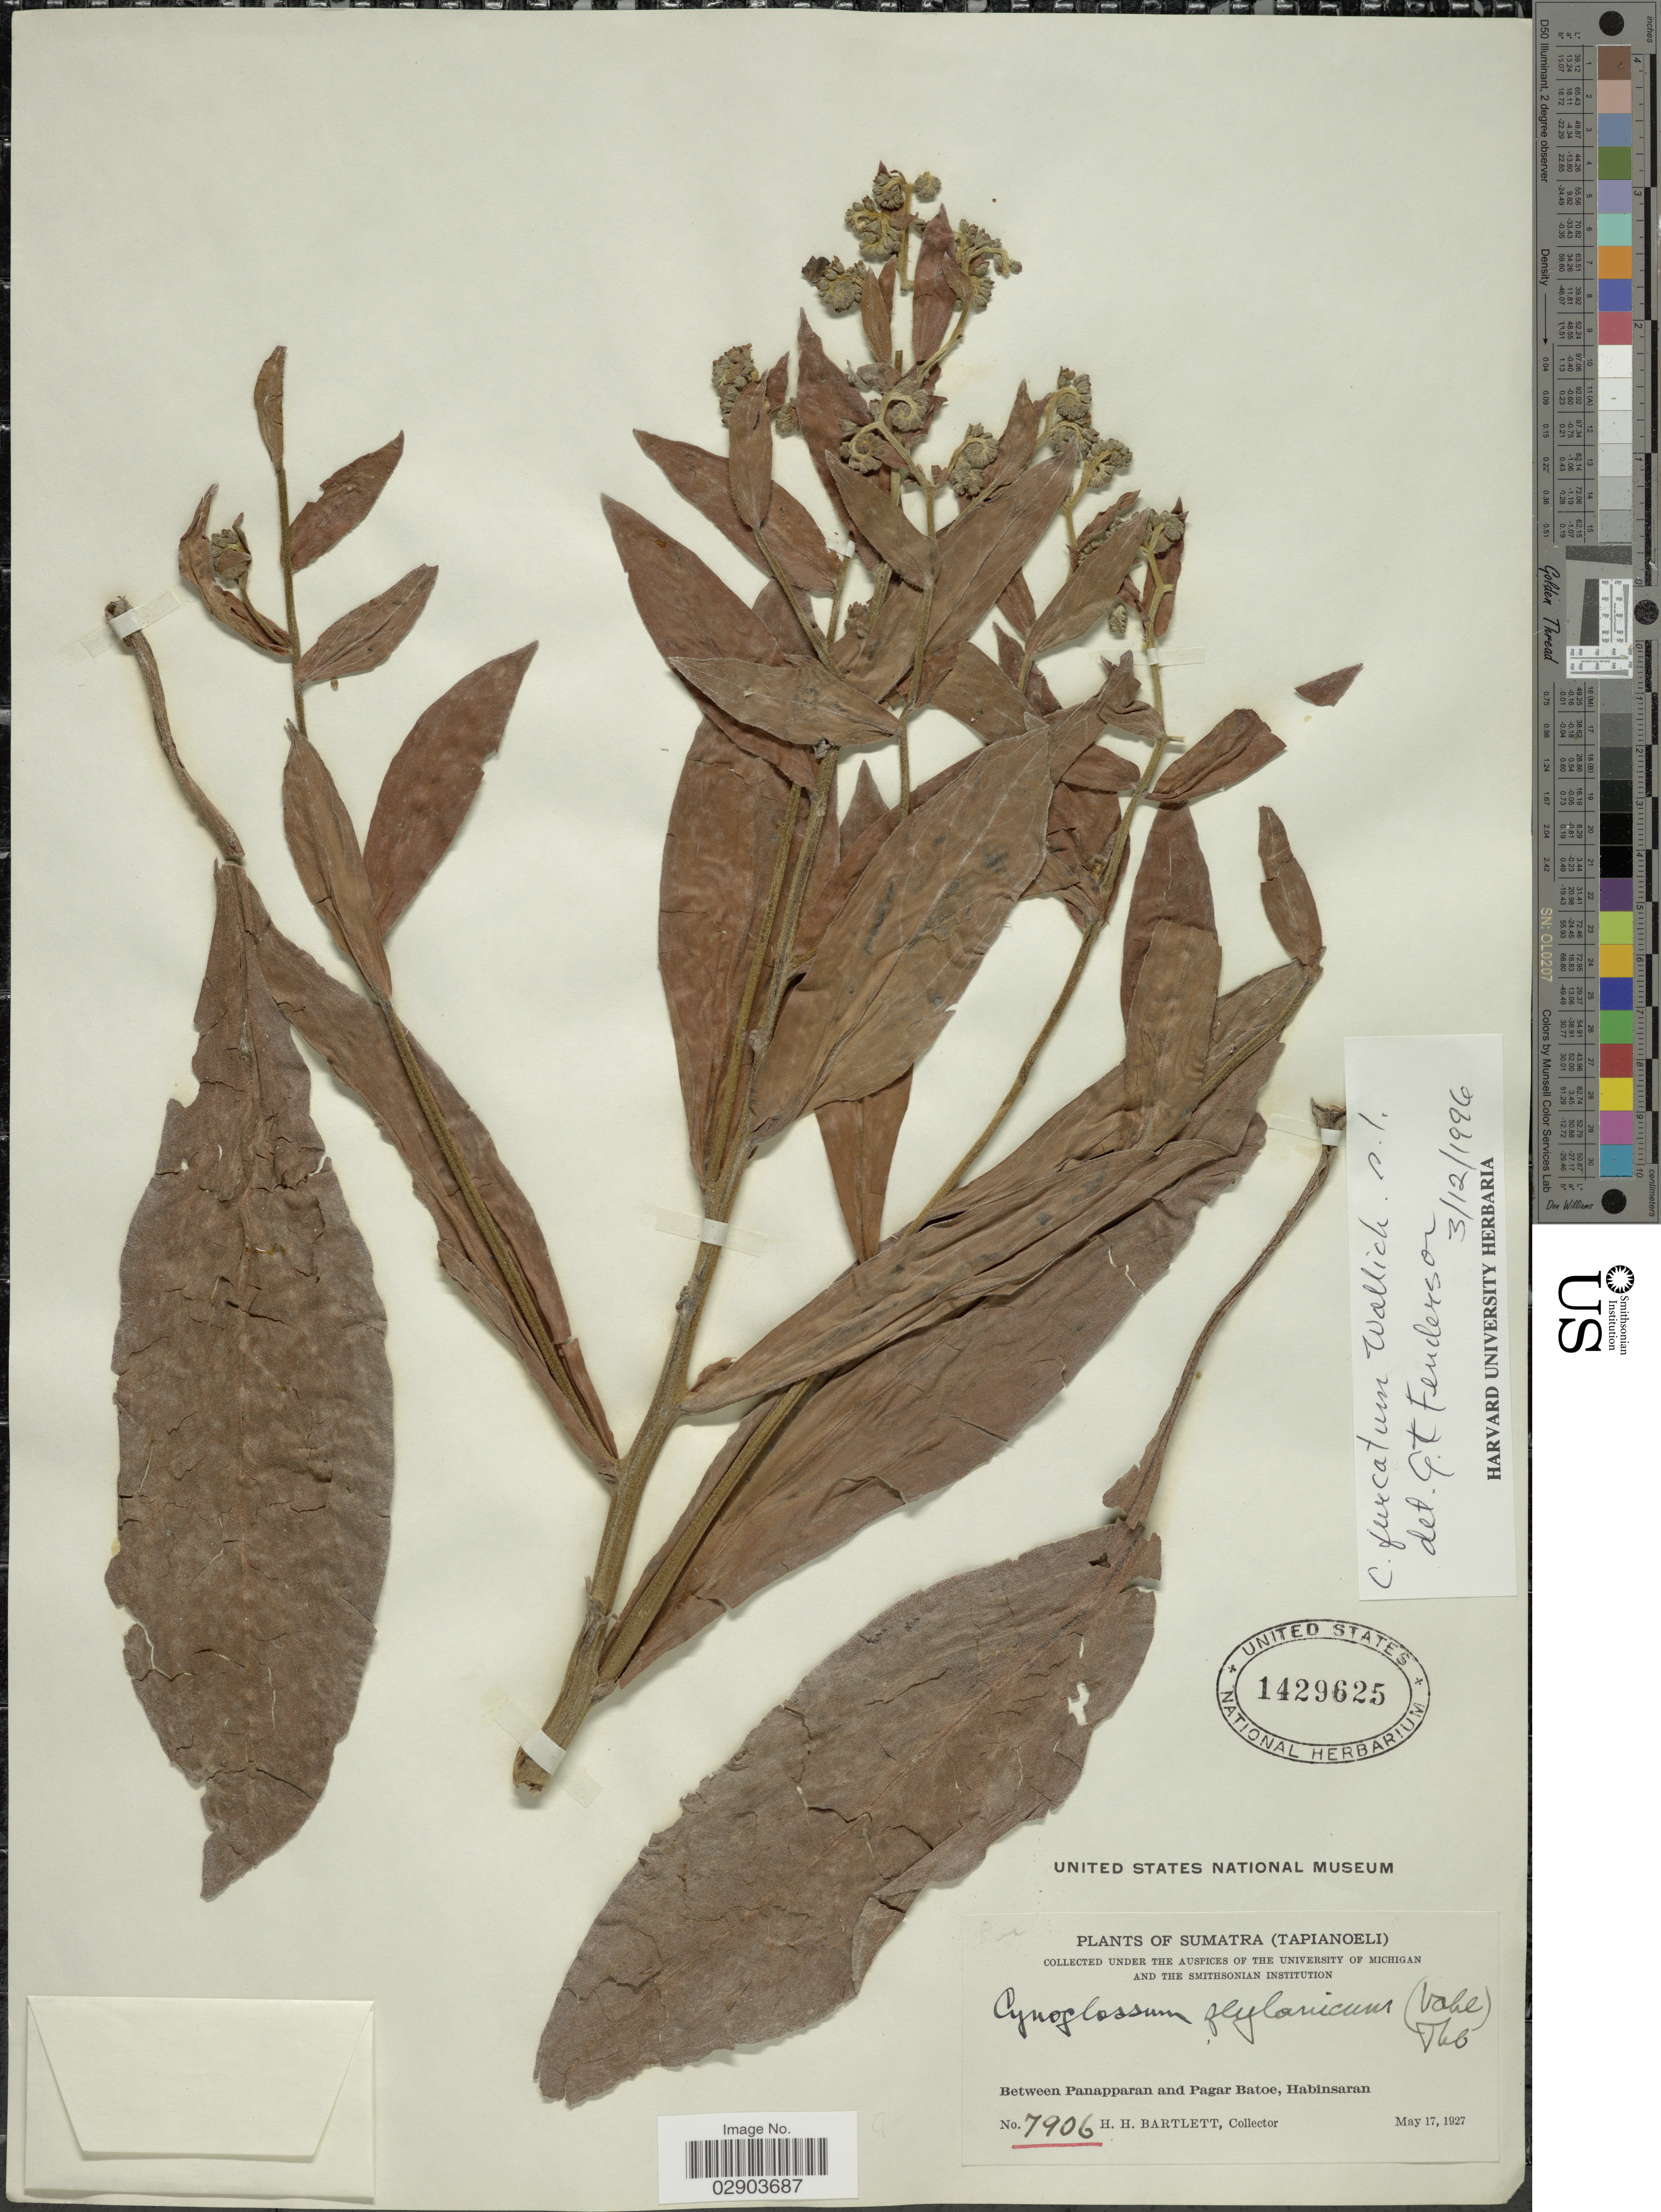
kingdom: Plantae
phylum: Tracheophyta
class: Magnoliopsida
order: Boraginales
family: Boraginaceae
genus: Cynoglossum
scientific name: Cynoglossum furcatum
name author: Wall.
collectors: H. H. Bartlett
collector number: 7906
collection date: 1927-05-17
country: Indonesia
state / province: Sumatra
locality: Sumatra (Tapianoeli) Between Panapparan and Pagar Batoe, Habinsaran.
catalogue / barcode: US 1429625